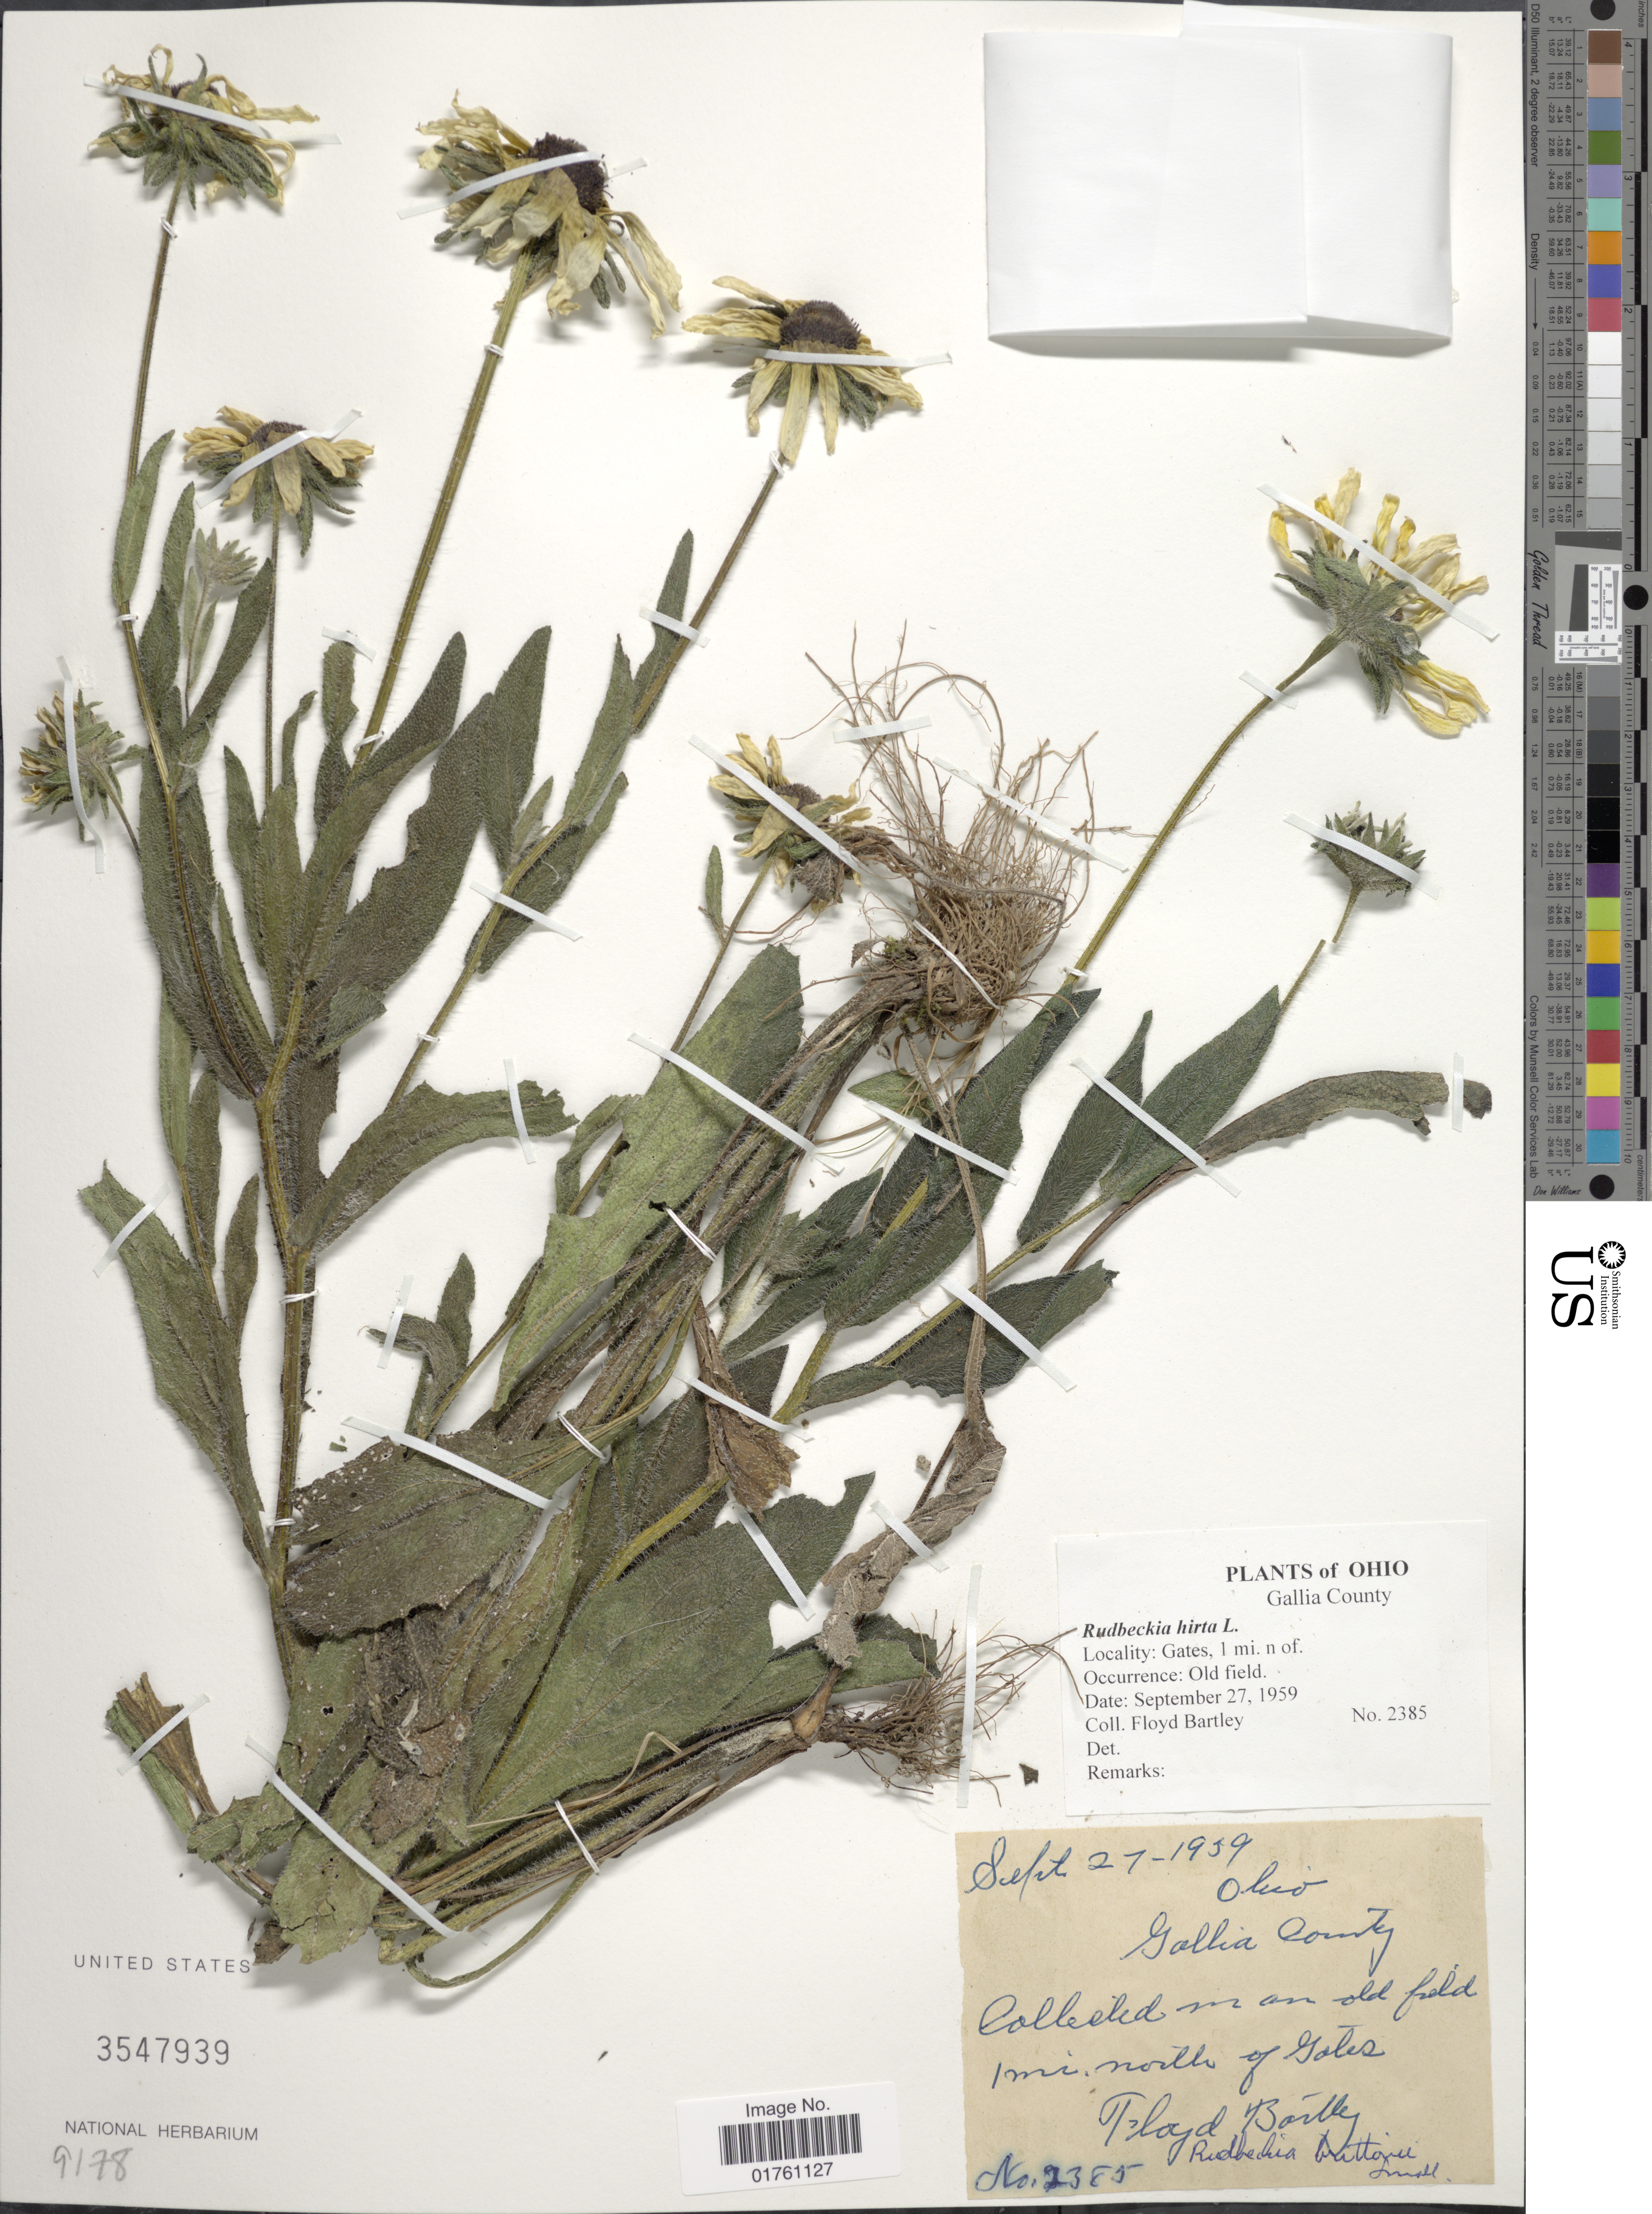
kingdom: Plantae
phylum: Tracheophyta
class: Magnoliopsida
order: Asterales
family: Asteraceae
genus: Rudbeckia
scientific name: Rudbeckia hirta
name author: L.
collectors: F. Bartley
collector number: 2385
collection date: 1959-09-27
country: United States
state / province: Ohio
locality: Gallia County, 1 mi. n. of Gates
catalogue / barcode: US 3547939